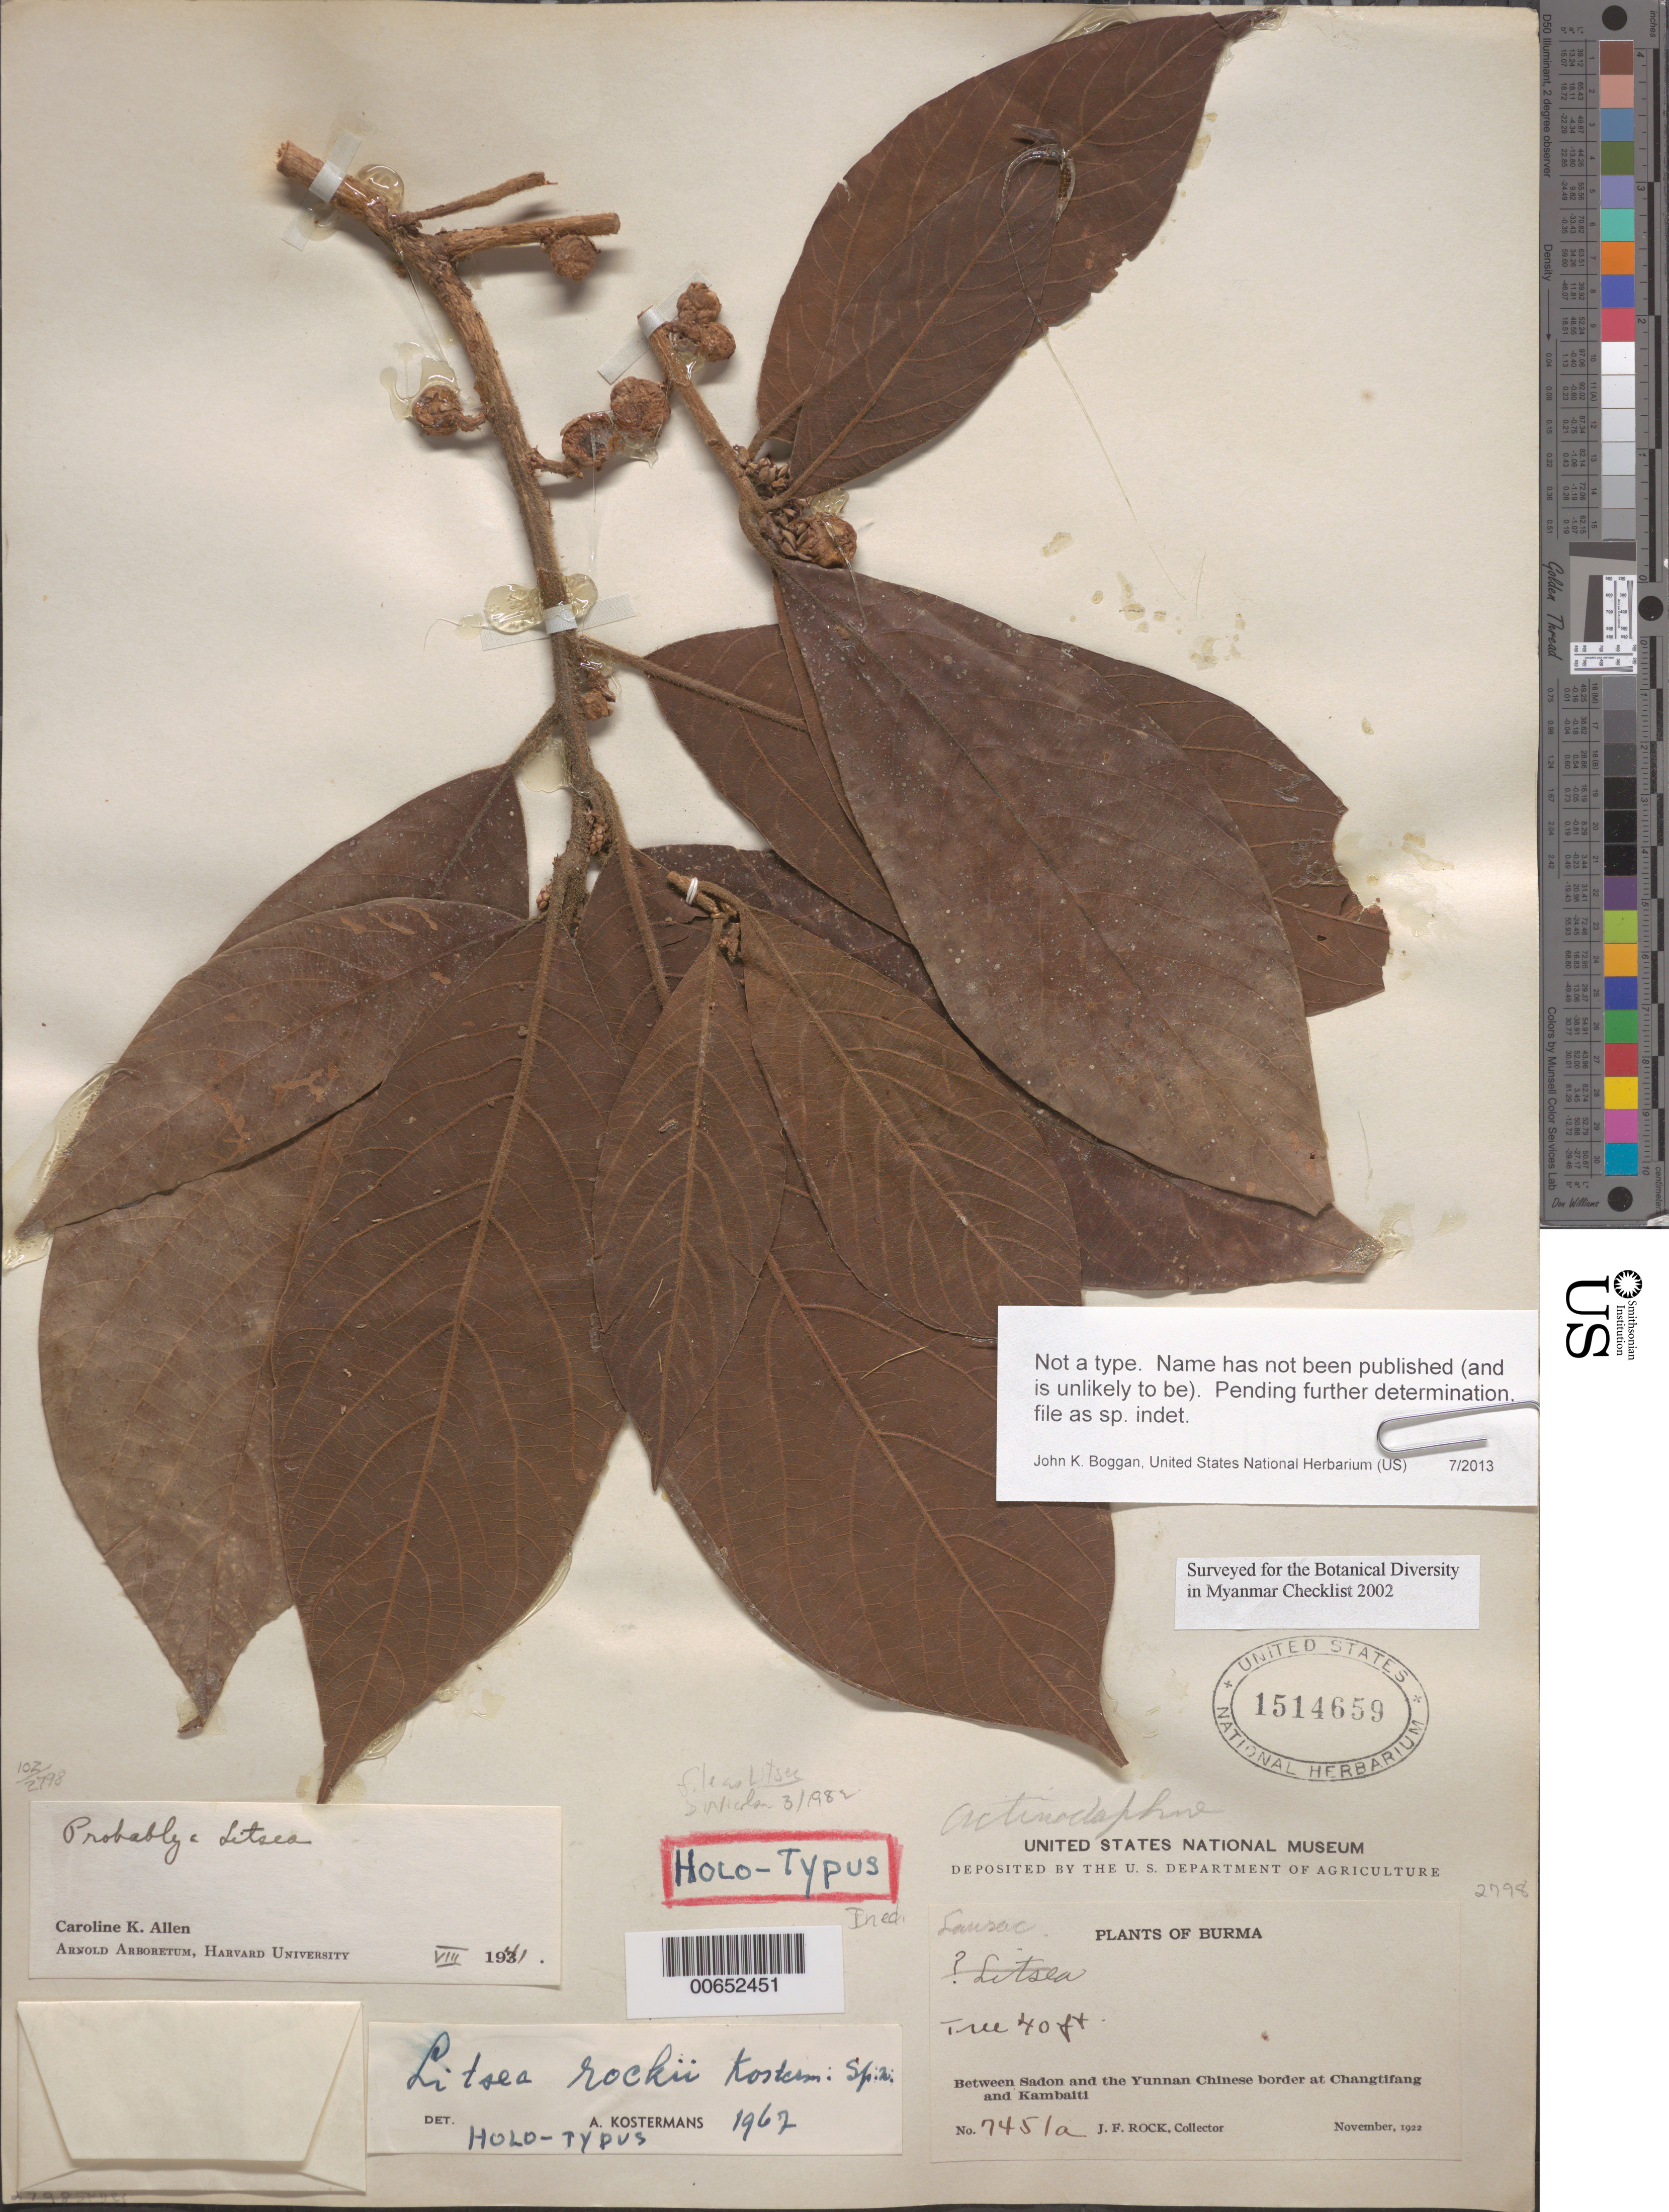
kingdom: Plantae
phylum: Tracheophyta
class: Magnoliopsida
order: Laurales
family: Lauraceae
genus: Litsea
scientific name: Litsea sp.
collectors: J. F. Rock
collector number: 7451a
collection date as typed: Nov 1922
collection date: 1922-11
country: Myanmar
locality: Between Sadon and the Yunnan Chinese border at Changtifang and Kambalti.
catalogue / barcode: US 1514659